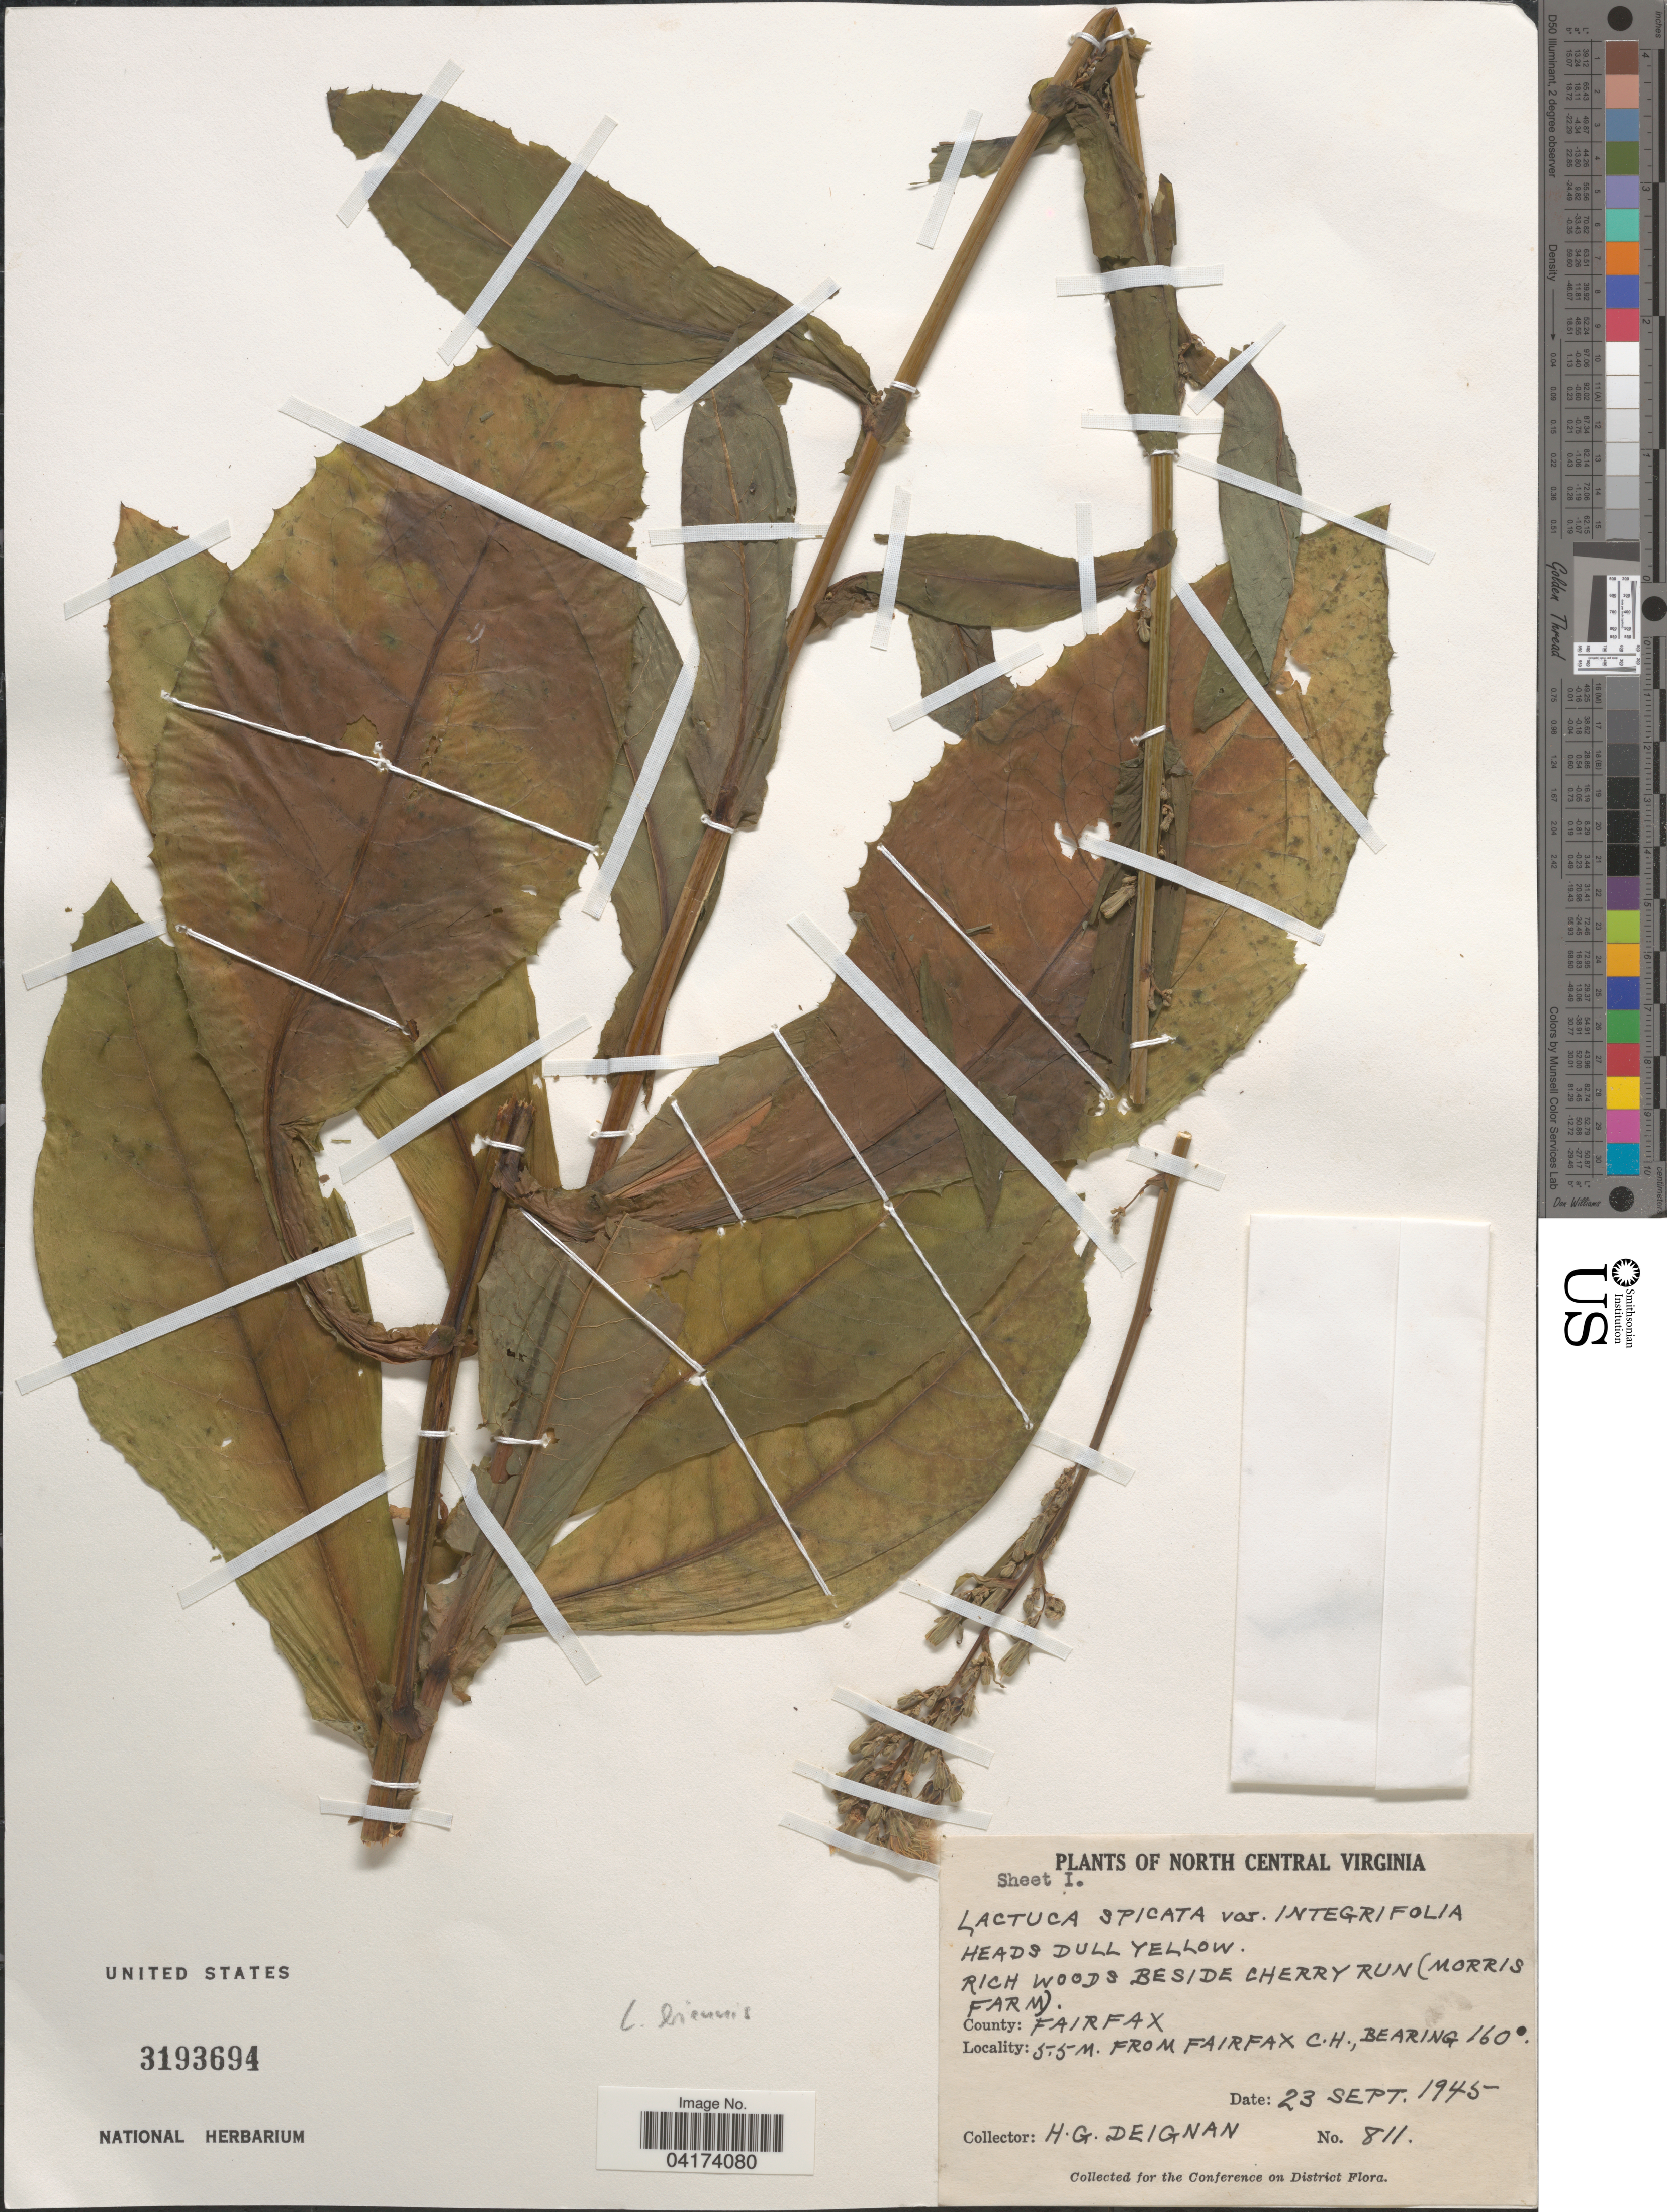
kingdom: Plantae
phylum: Tracheophyta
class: Magnoliopsida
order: Asterales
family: Asteraceae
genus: Lactuca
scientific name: Lactuca biennis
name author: (Moench) Fernald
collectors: H. Deignan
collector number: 811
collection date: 1945-09-23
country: United States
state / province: Virginia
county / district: Fairfax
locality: North Central Virginia. Rich woods beside Cherry Run (Morris Farm). County: Fairfax). 5.5 m. from Fairfax C. H., Bearing 160°.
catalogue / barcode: US 3193694